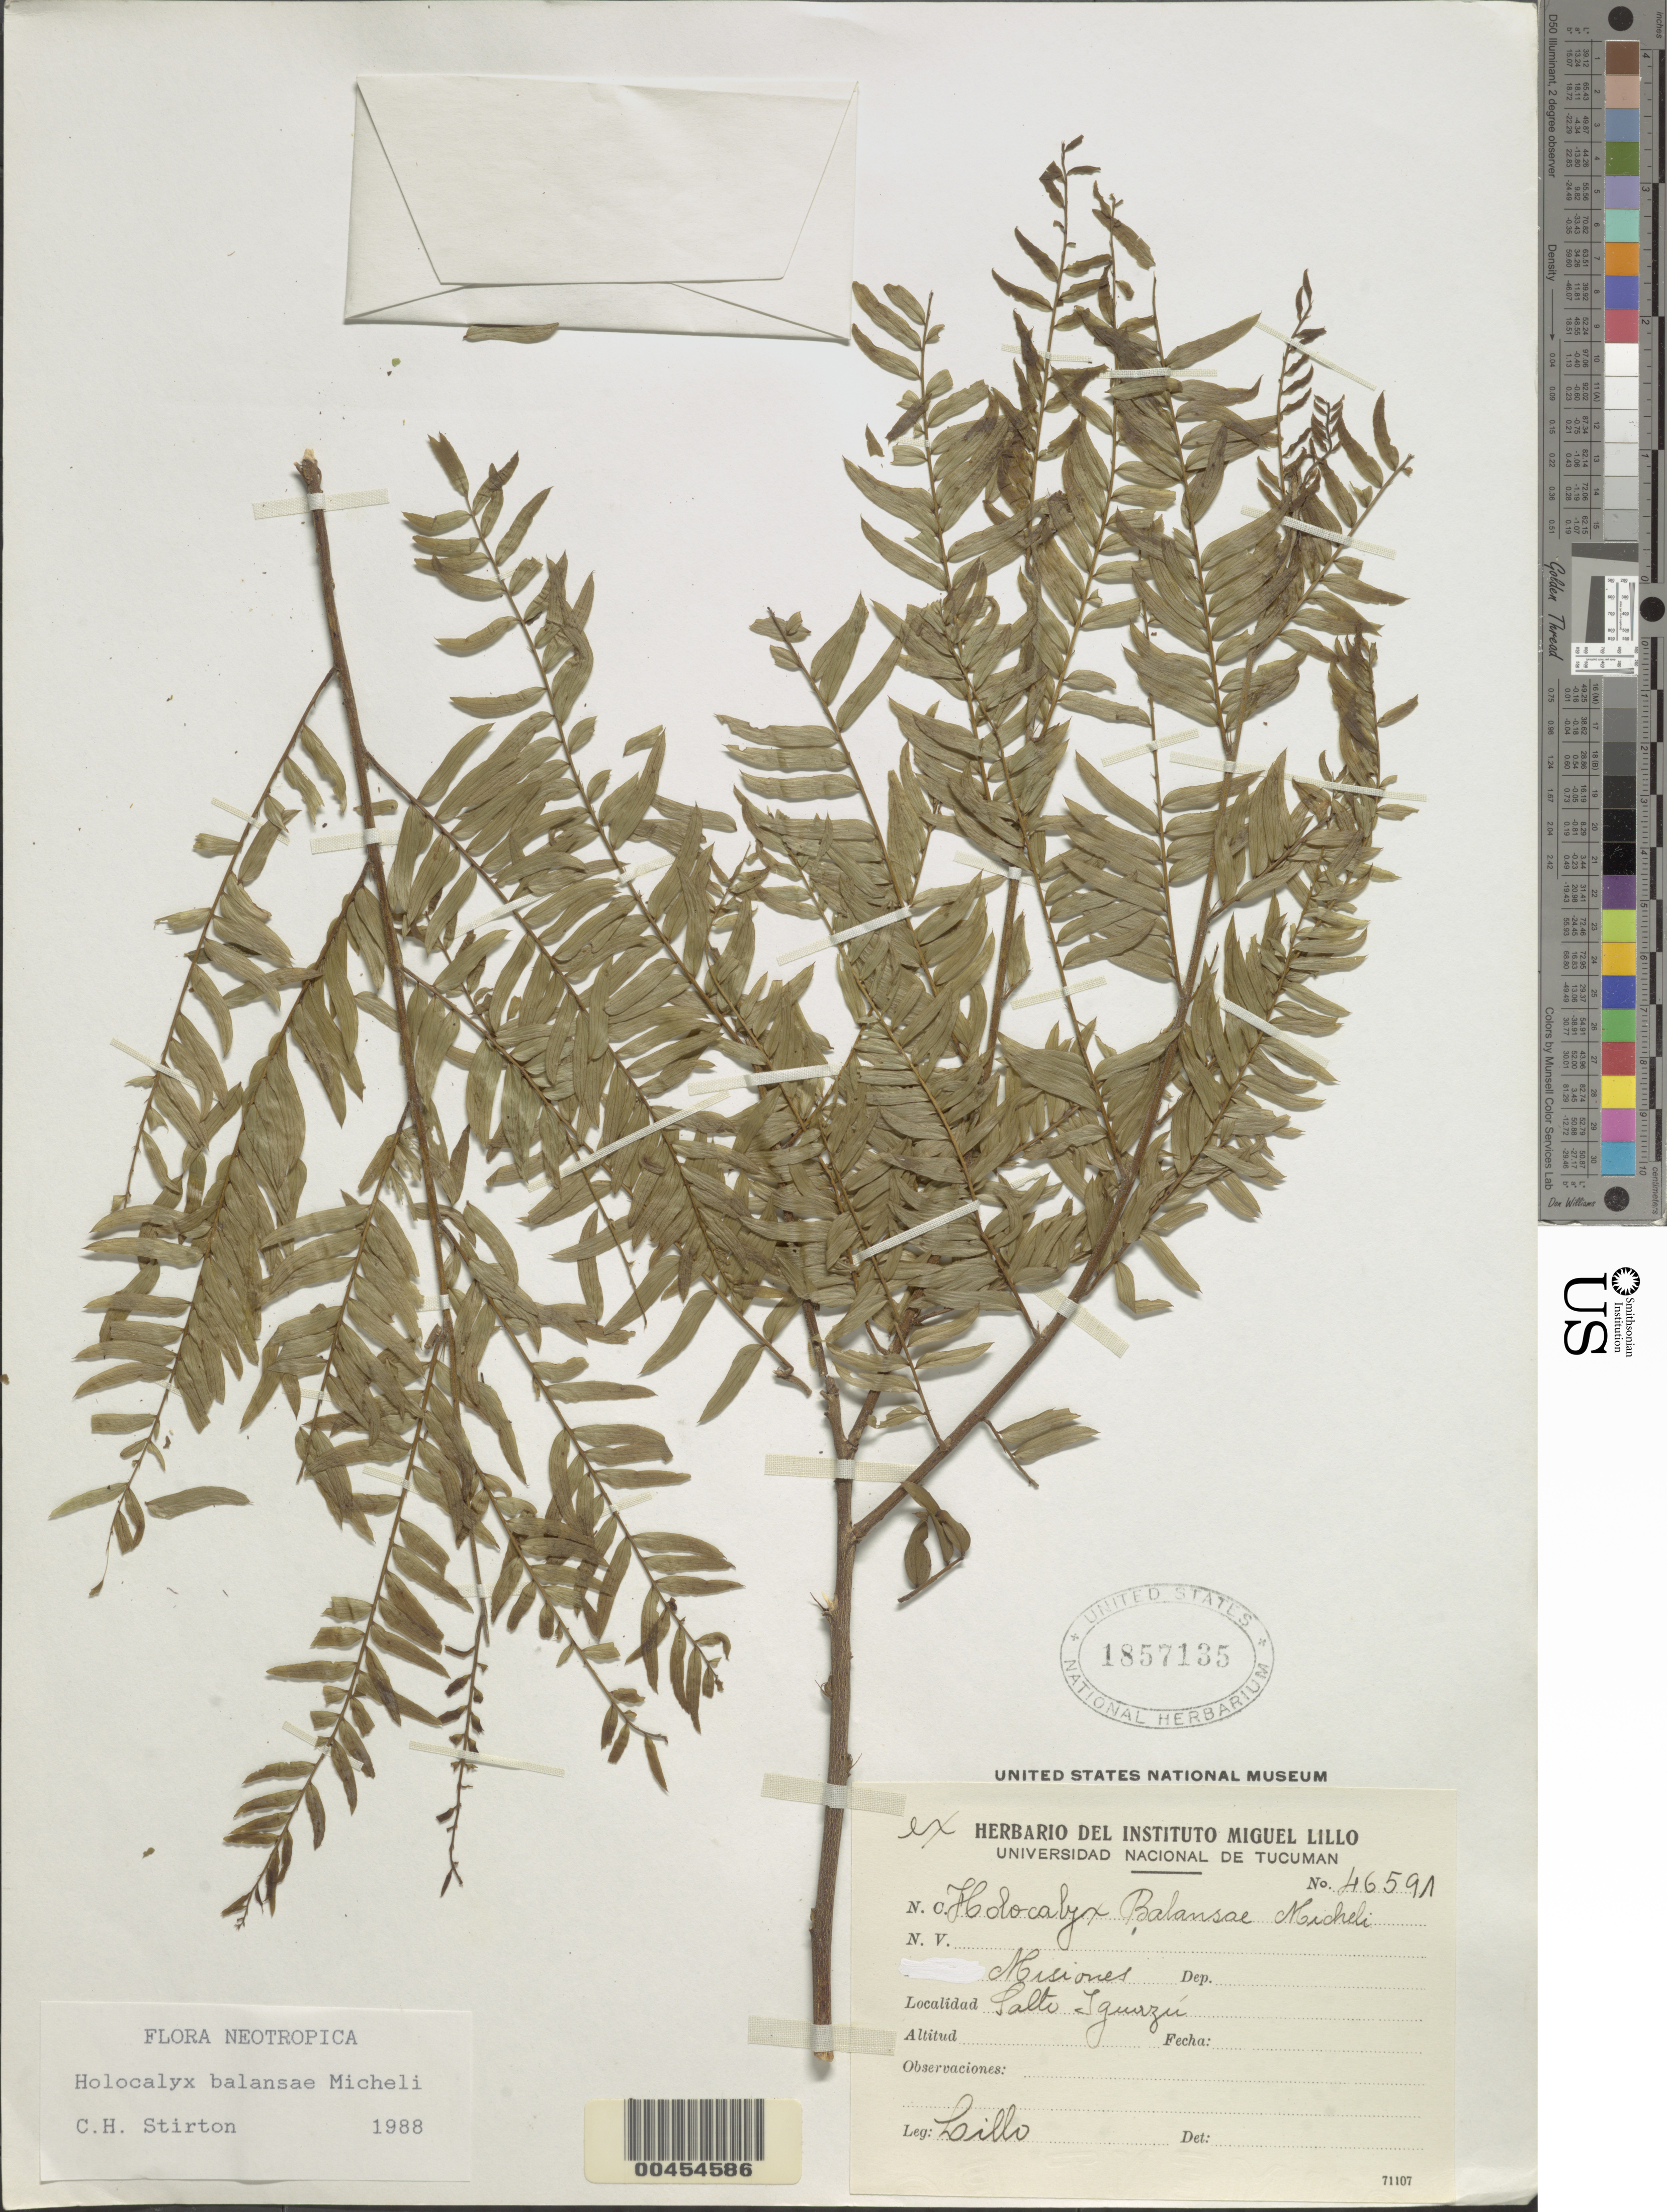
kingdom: Plantae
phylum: Tracheophyta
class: Magnoliopsida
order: Fabales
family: Fabaceae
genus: Holocalyx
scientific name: Holocalyx balansae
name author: Micheli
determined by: Stirton, Charles H.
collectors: M. Lillo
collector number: Ex Herb. M. Lillo 46591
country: Argentina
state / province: Misiones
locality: Salto Iguazu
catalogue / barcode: US 1857135